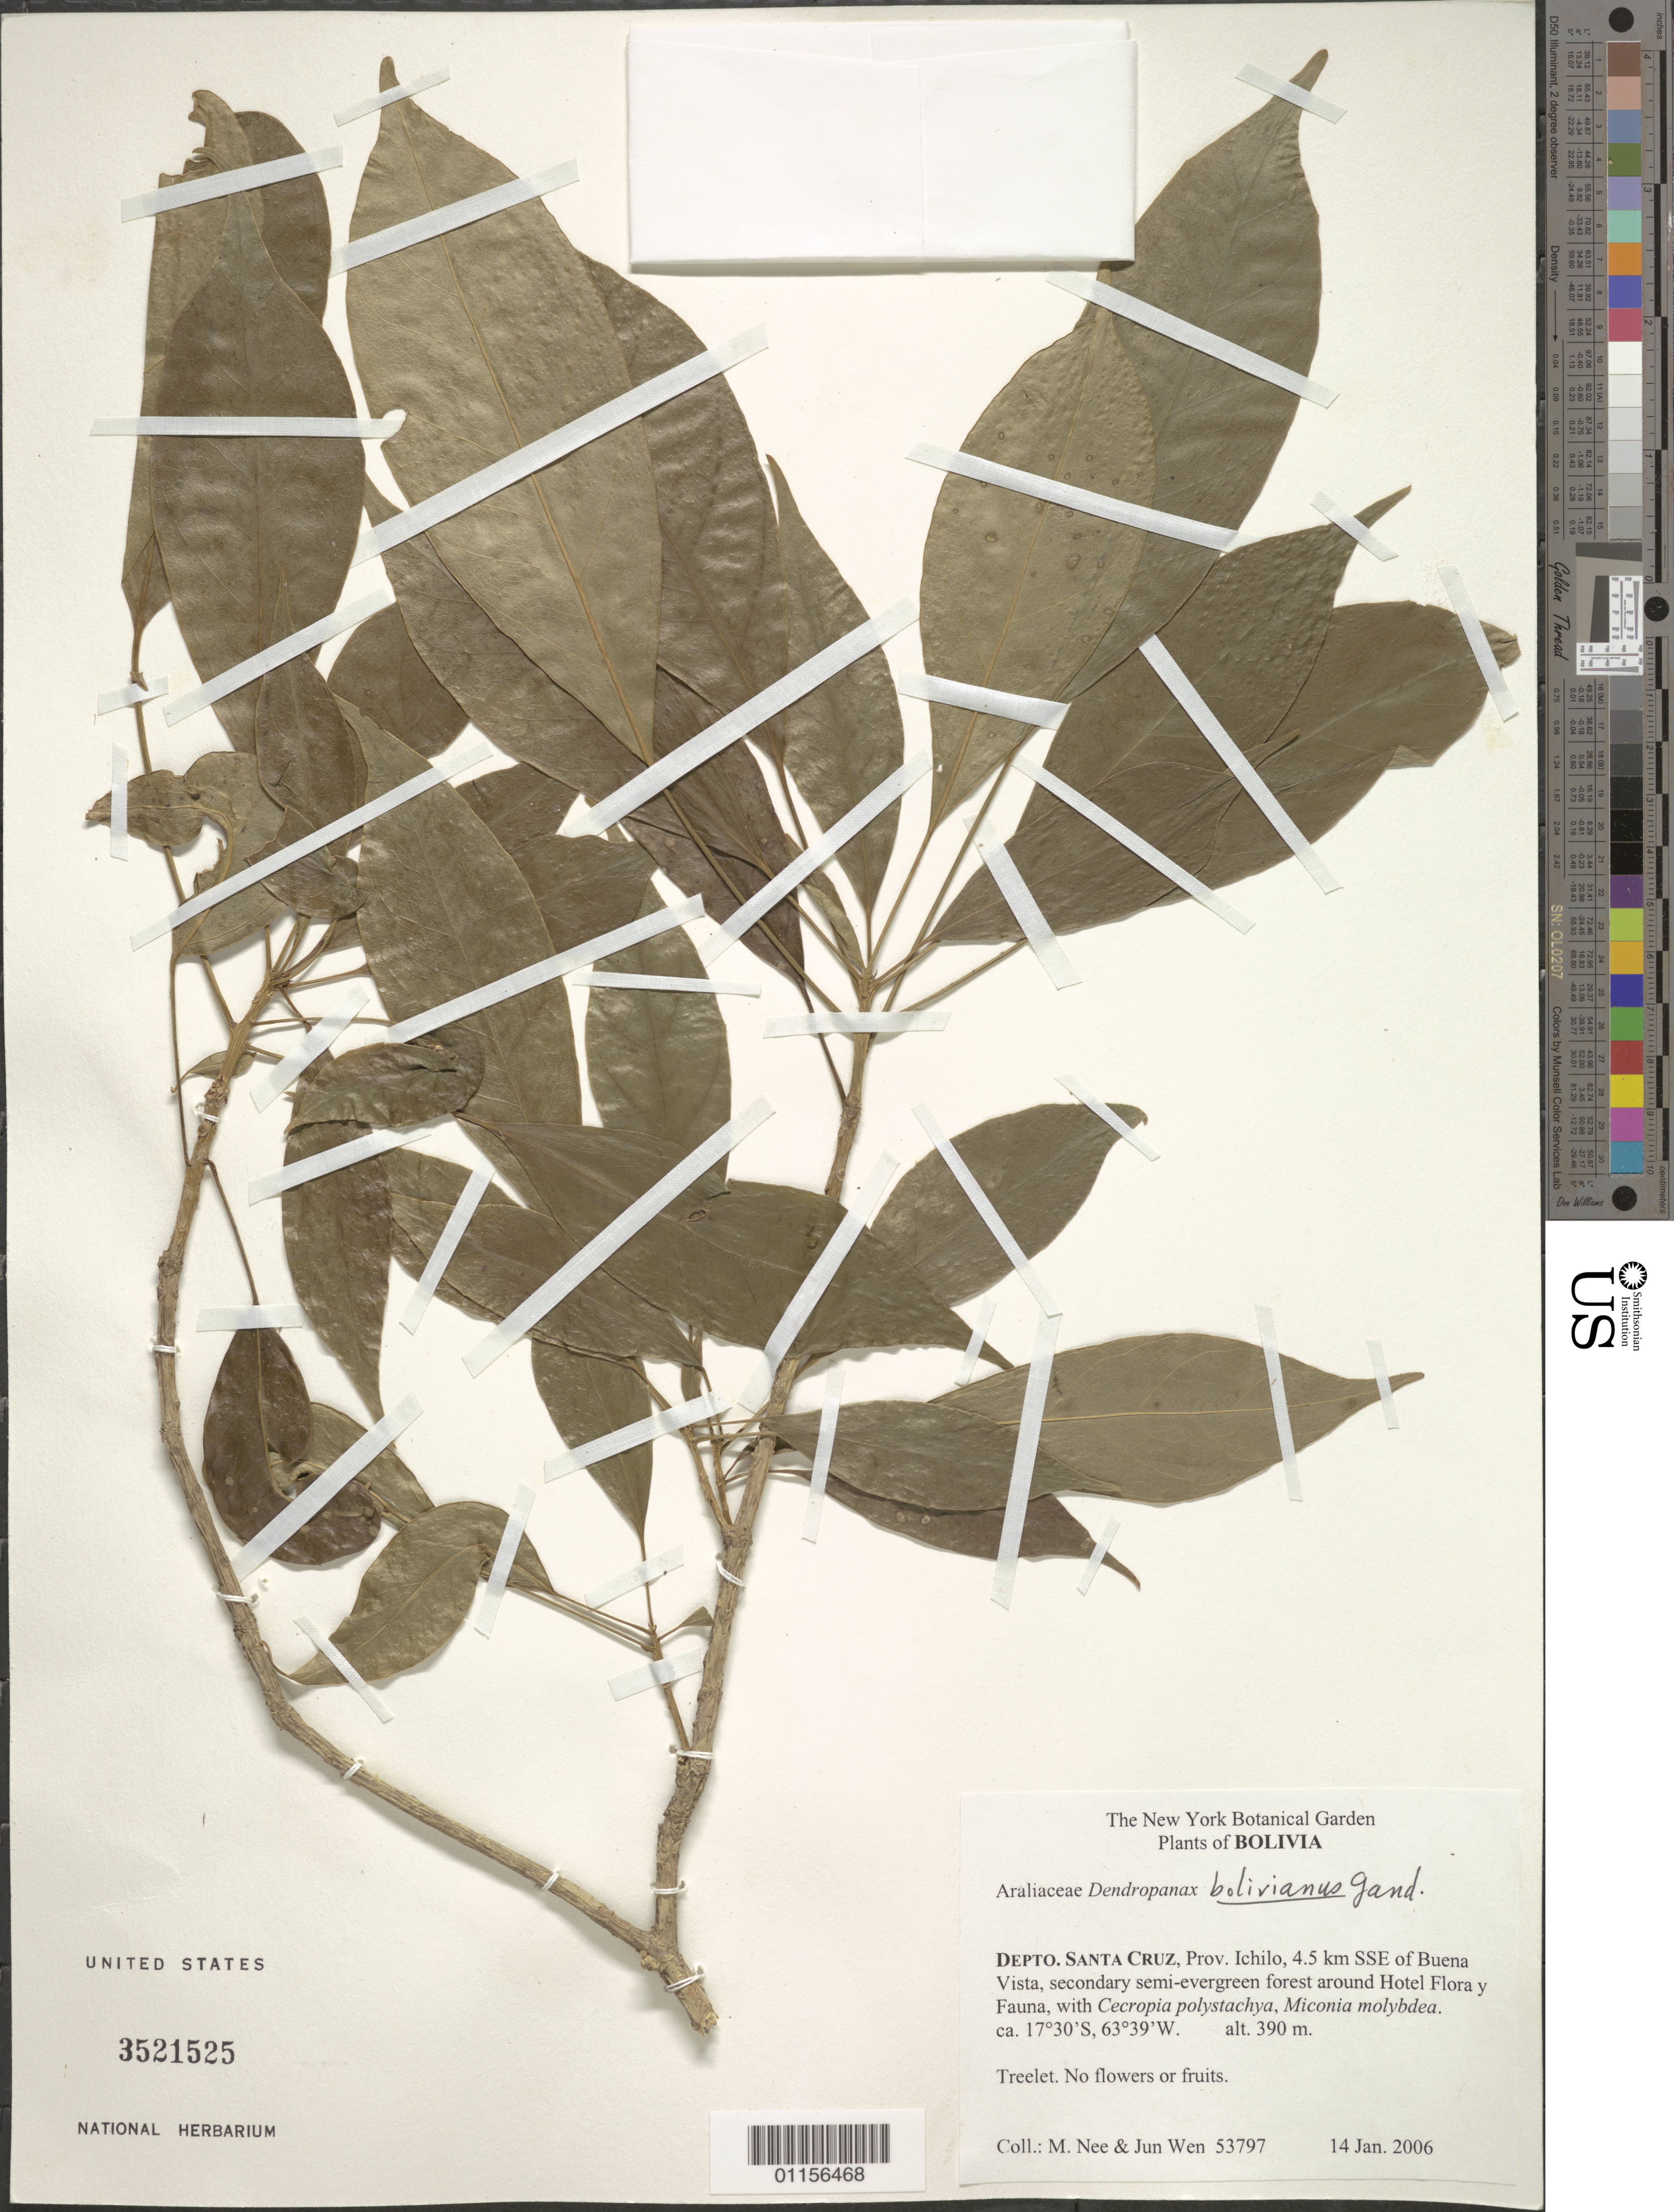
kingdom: Plantae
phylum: Tracheophyta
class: Magnoliopsida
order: Apiales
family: Araliaceae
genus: Dendropanax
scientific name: Dendropanax bolivianus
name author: Gand.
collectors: M. Nee & J. Wen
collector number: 53797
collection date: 2006-01-14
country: Bolivia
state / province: Santa Cruz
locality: Prov. Ichilo, 4.5 km SSE of Buena Vista. Around Hotel Flora y Fauna.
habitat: Treelet. Secondary semi-evergreen forest .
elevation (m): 390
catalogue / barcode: US 3521525